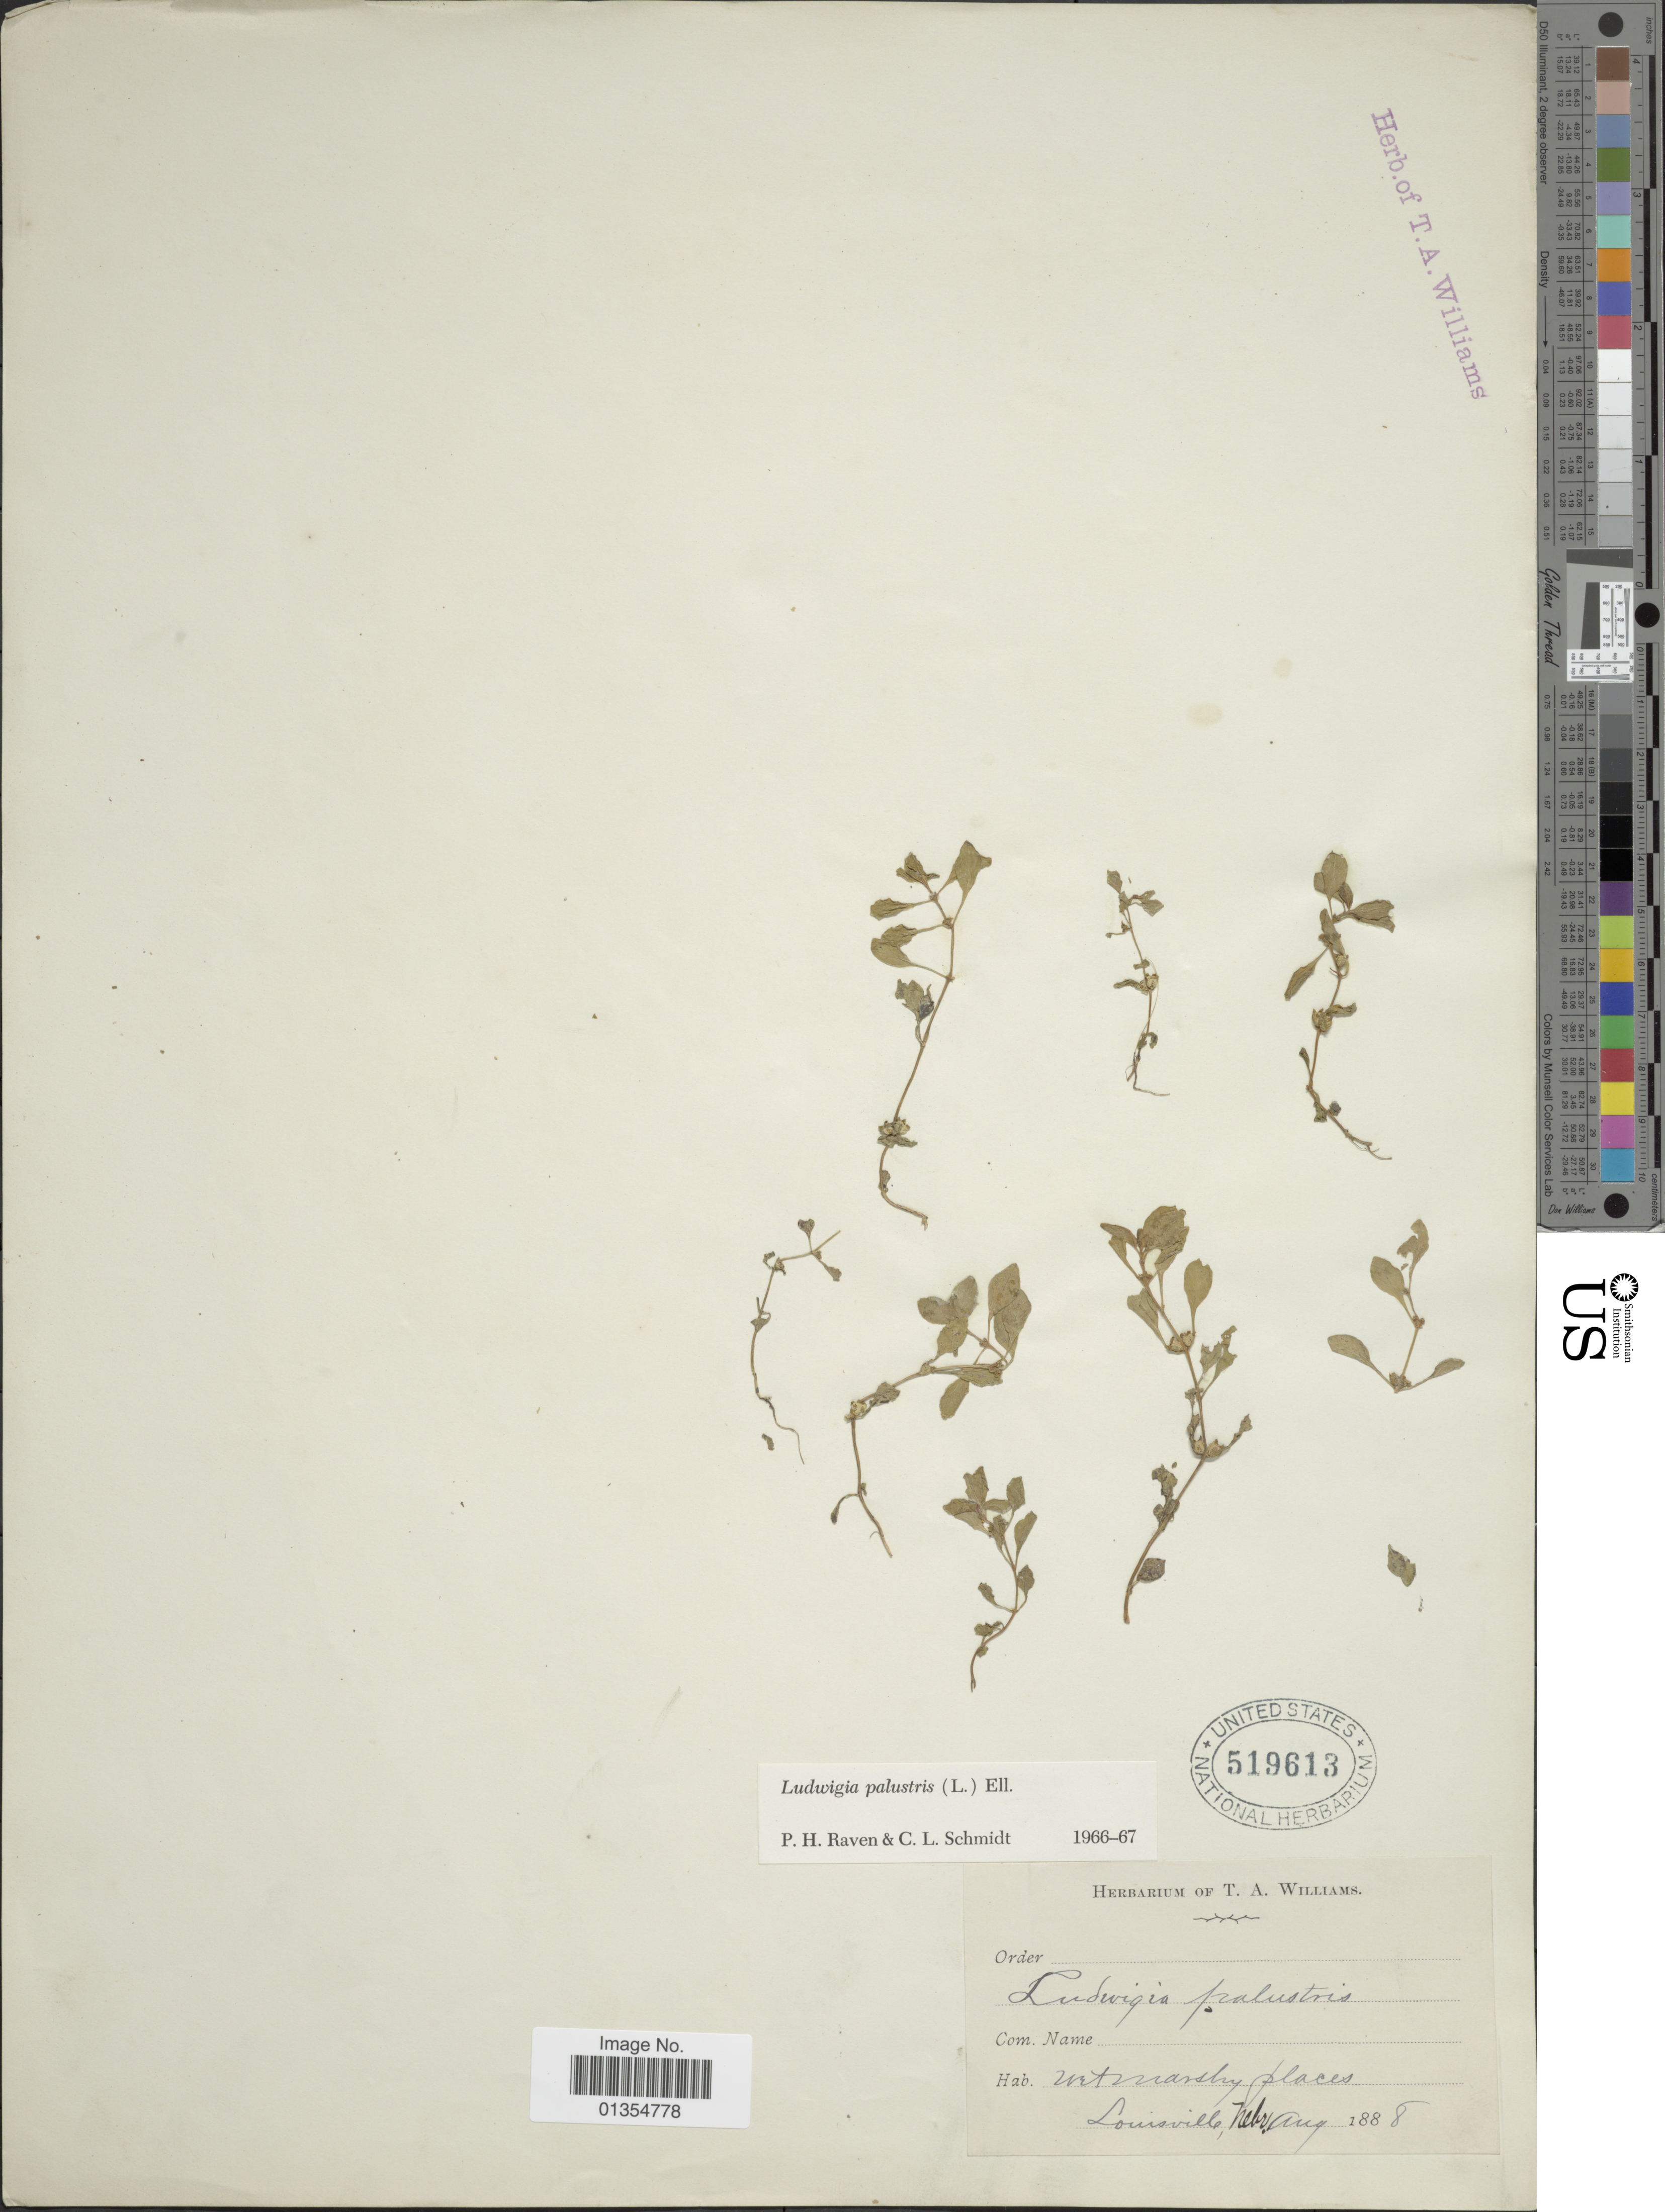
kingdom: Plantae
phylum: Tracheophyta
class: Magnoliopsida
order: Myrtales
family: Onagraceae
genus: Ludwigia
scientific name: Ludwigia palustris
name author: (L.) Elliott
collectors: T. A. Williams (herbarium)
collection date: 1888-08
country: United States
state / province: Nebraska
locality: Louisville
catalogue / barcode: US 519613